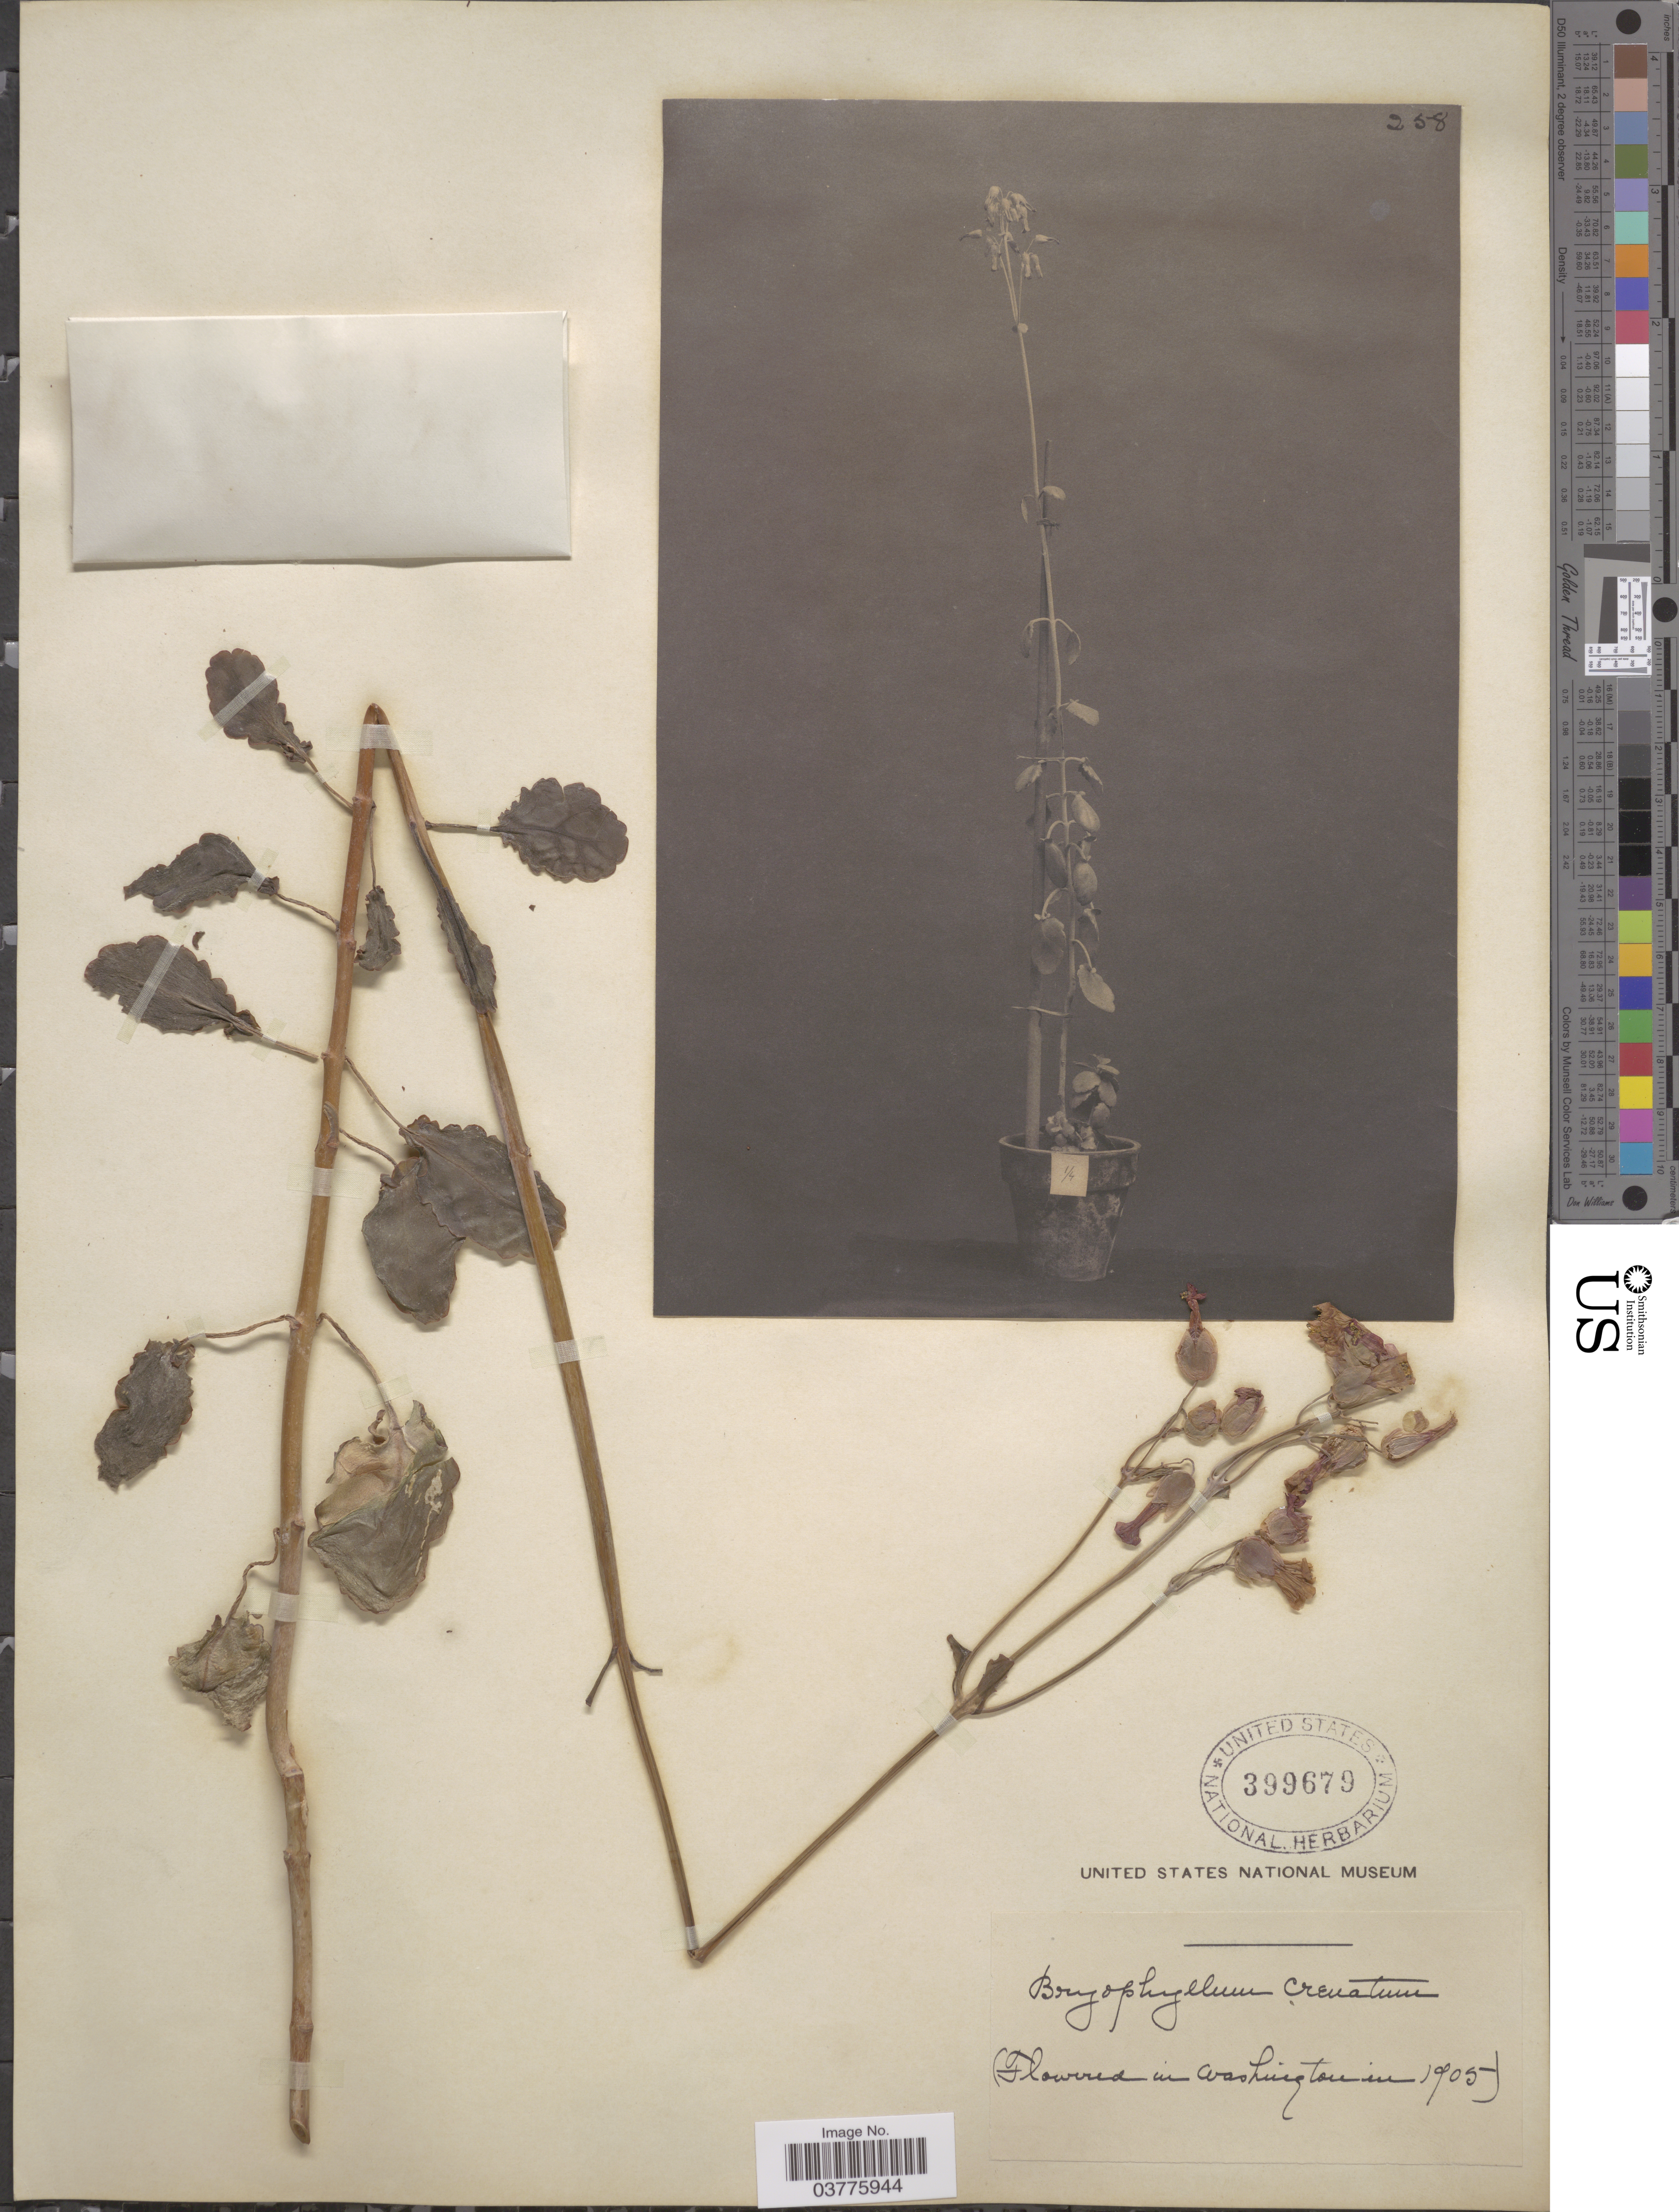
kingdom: Plantae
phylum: Tracheophyta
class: Magnoliopsida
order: Saxifragales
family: Crassulaceae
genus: Kalanchoe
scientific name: Kalanchoe laxiflora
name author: Baker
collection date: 1905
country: United States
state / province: Washington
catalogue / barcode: US 399679